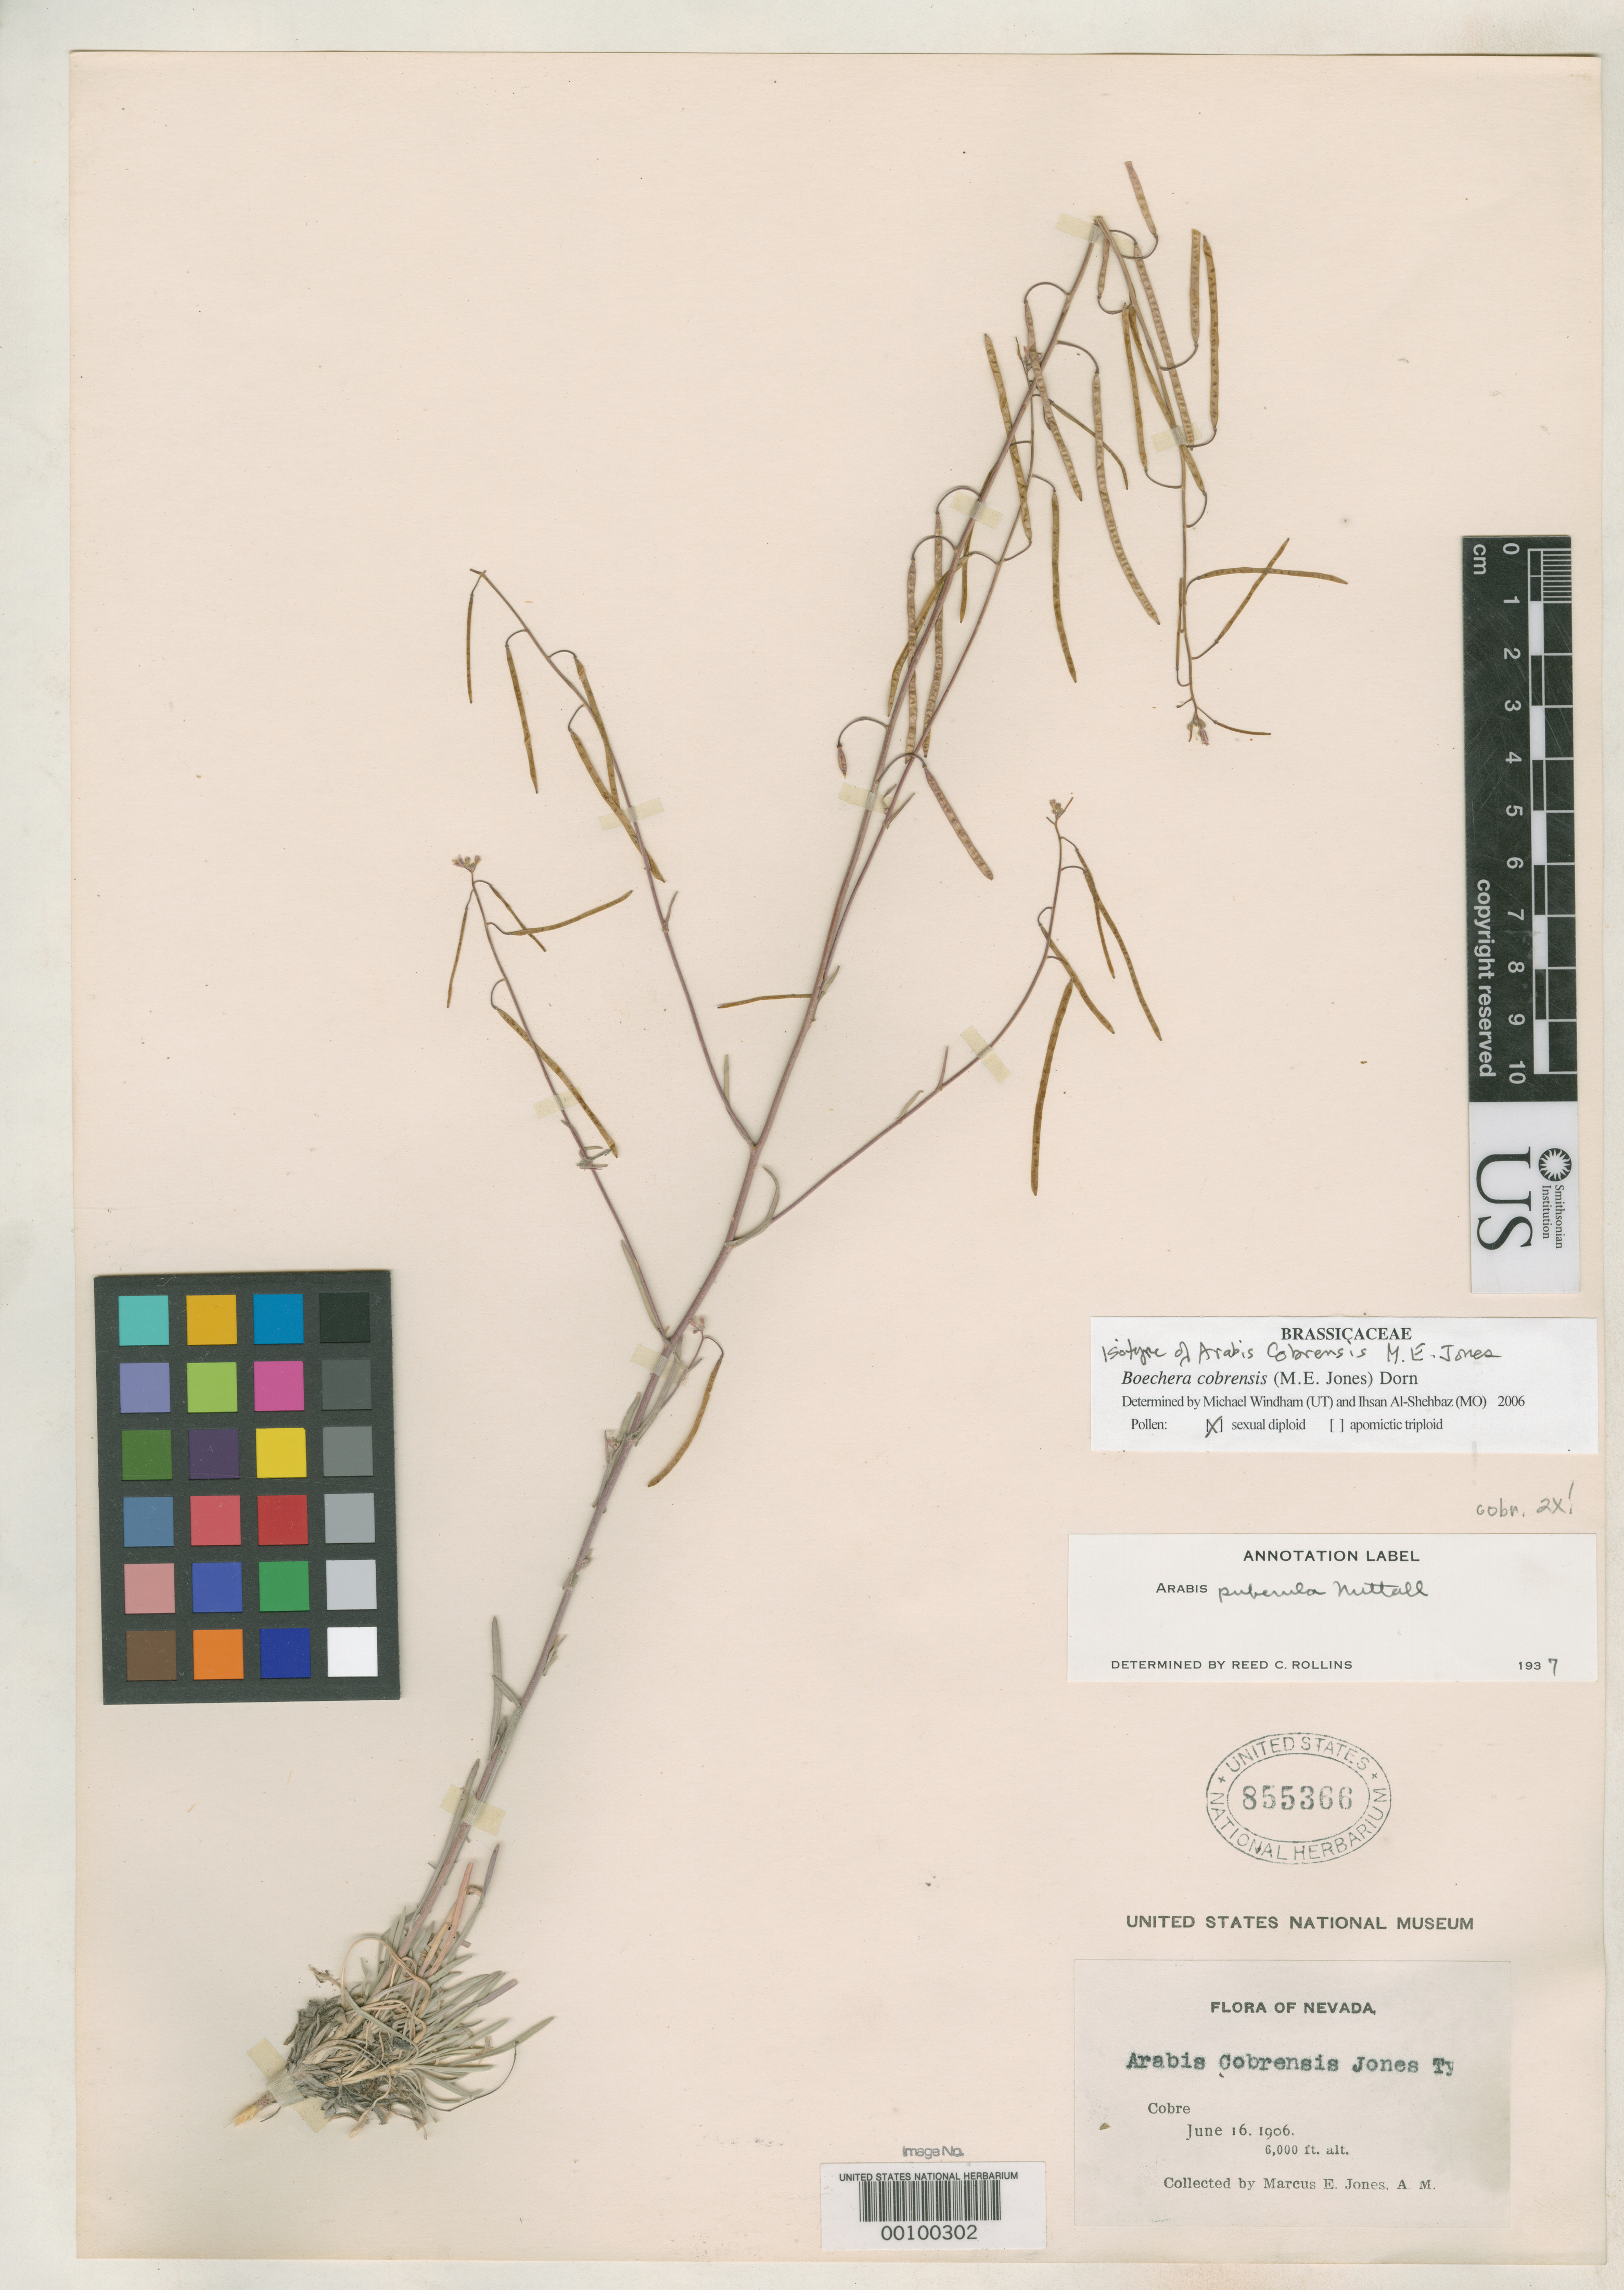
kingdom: Plantae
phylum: Tracheophyta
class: Magnoliopsida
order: Brassicales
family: Brassicaceae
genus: Arabis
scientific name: Arabis cobrensis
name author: M.E. Jones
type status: Isotype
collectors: M. E. Jones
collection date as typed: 16 Jun 1906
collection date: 1906-06-16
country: United States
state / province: Nevada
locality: Cobre.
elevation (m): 1829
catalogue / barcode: US 855366